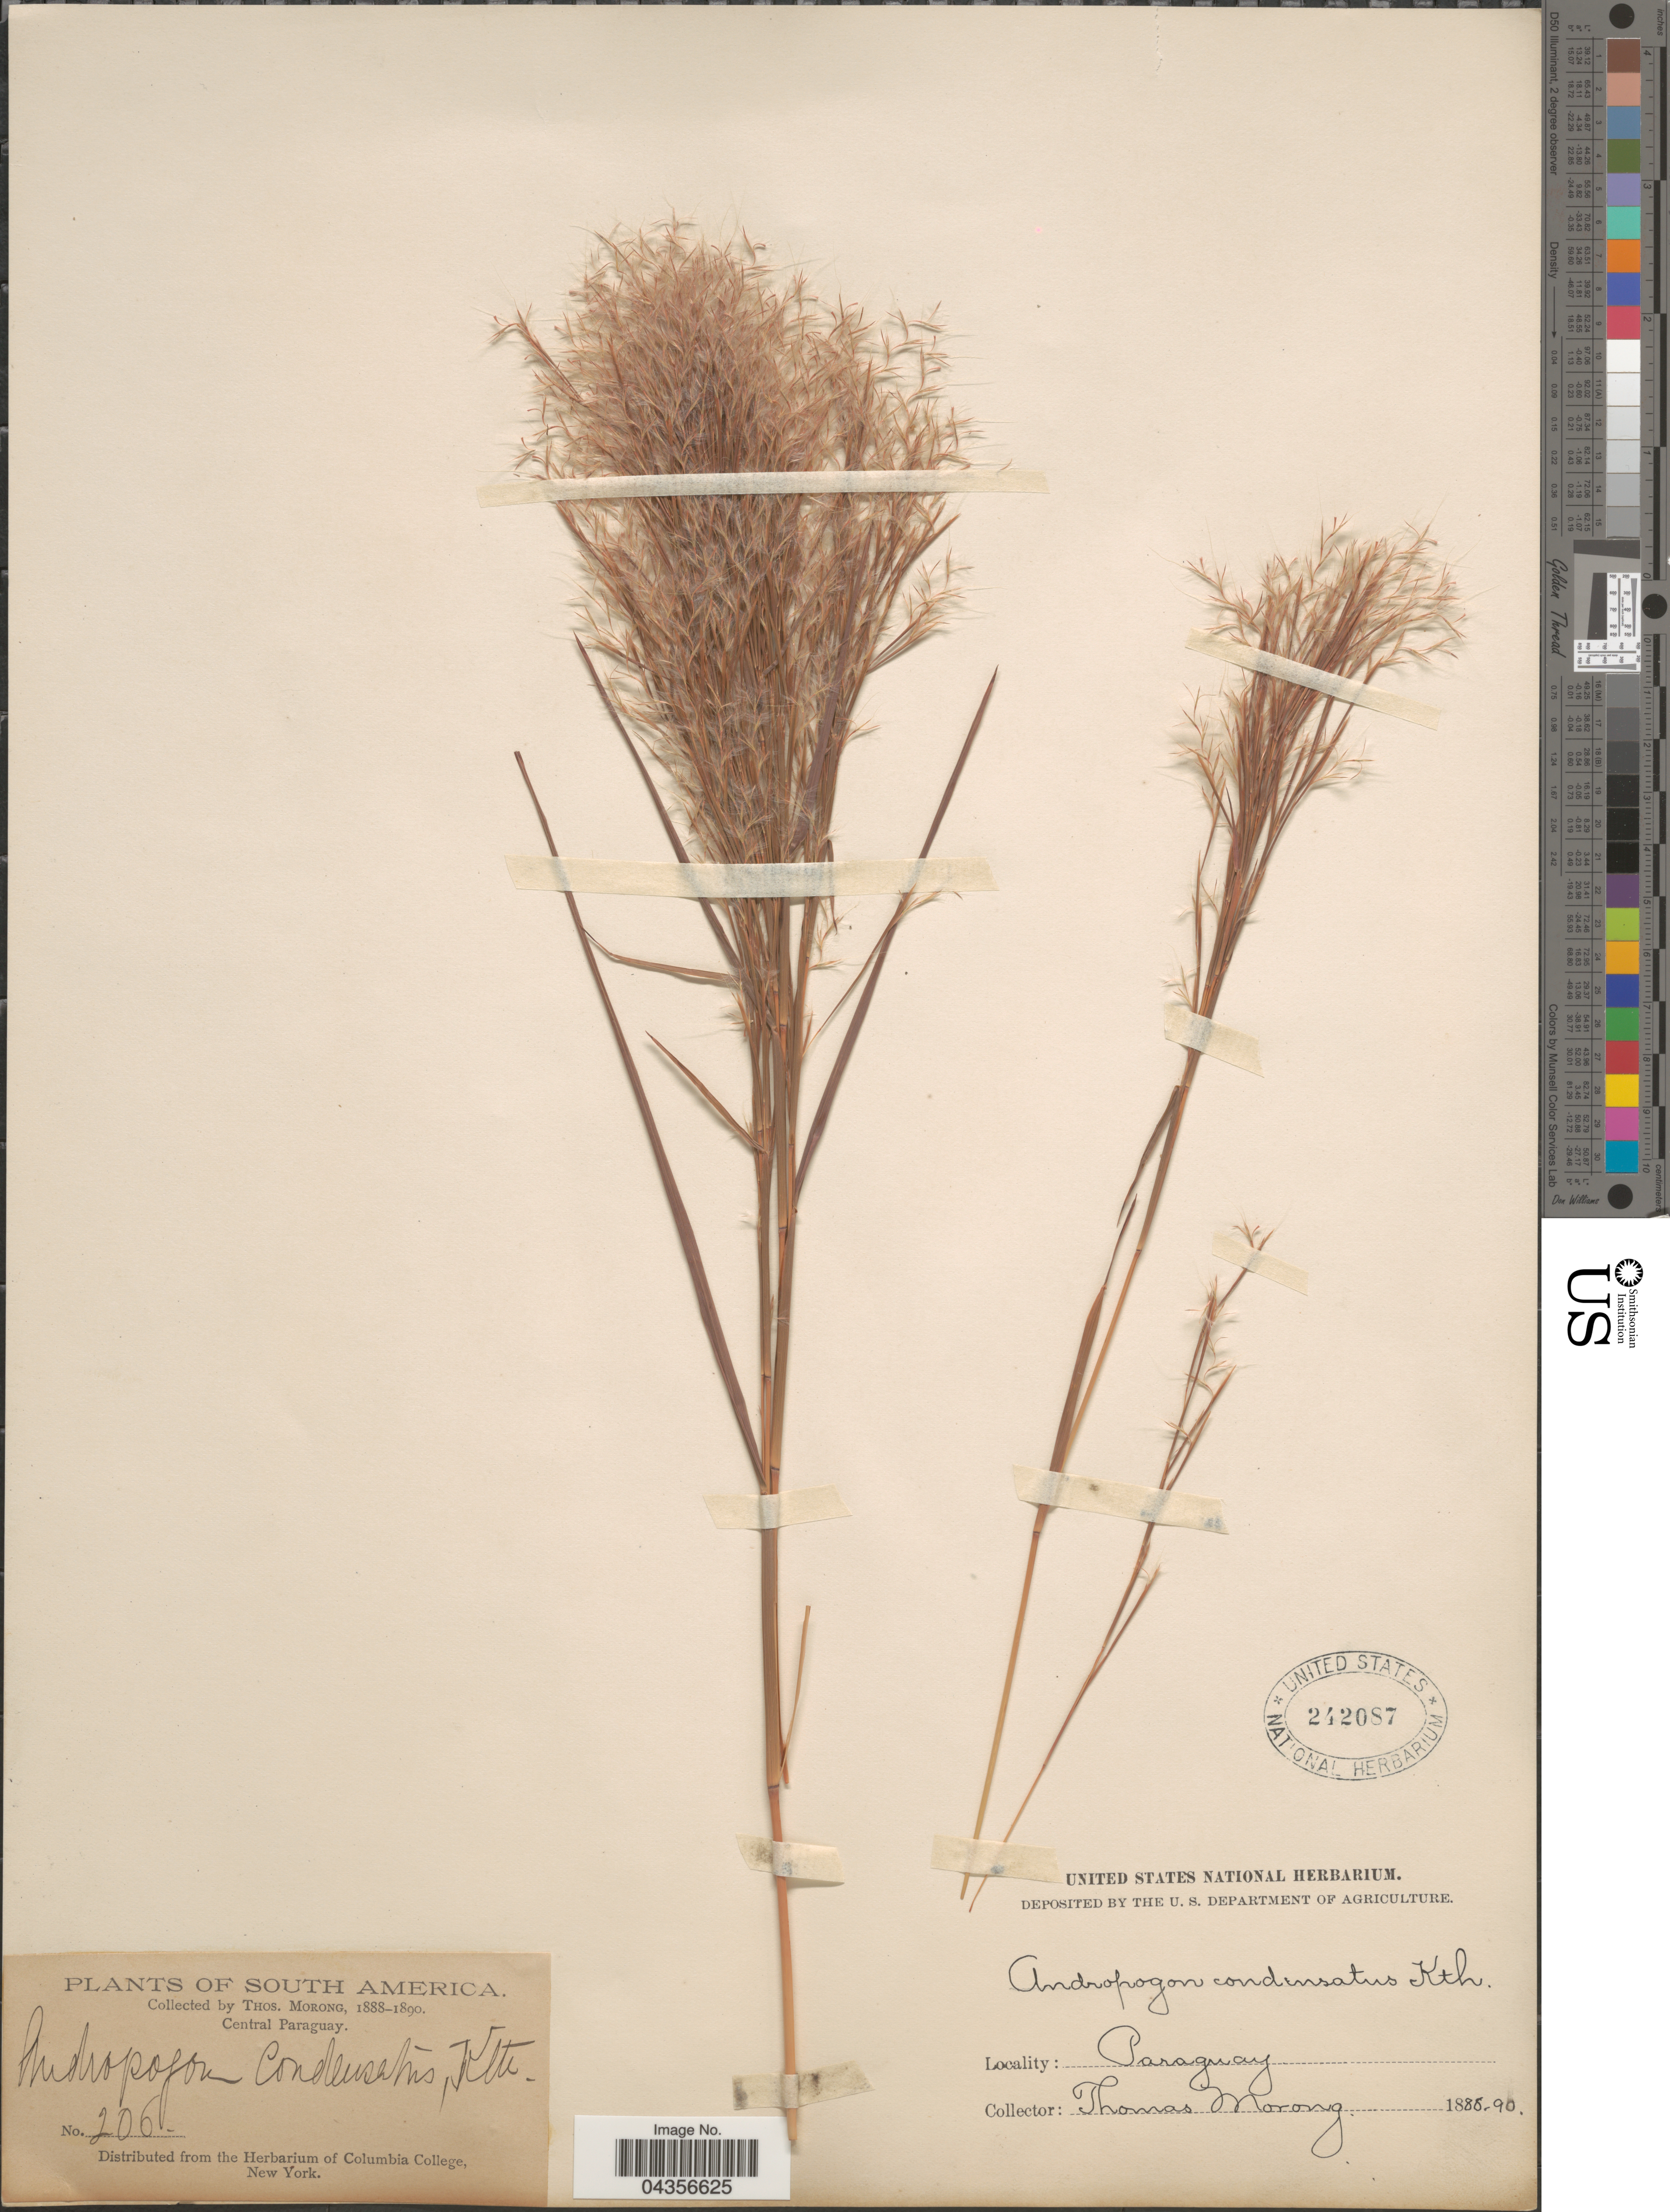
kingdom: Plantae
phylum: Tracheophyta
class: Liliopsida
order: Poales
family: Poaceae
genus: Schizachyrium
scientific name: Schizachyrium microstachyum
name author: (Desv. ex Ham.) Roseng. et al.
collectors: ex herb. T. Morong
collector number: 206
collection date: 1888/1890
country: Paraguay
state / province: Central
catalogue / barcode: US 242087